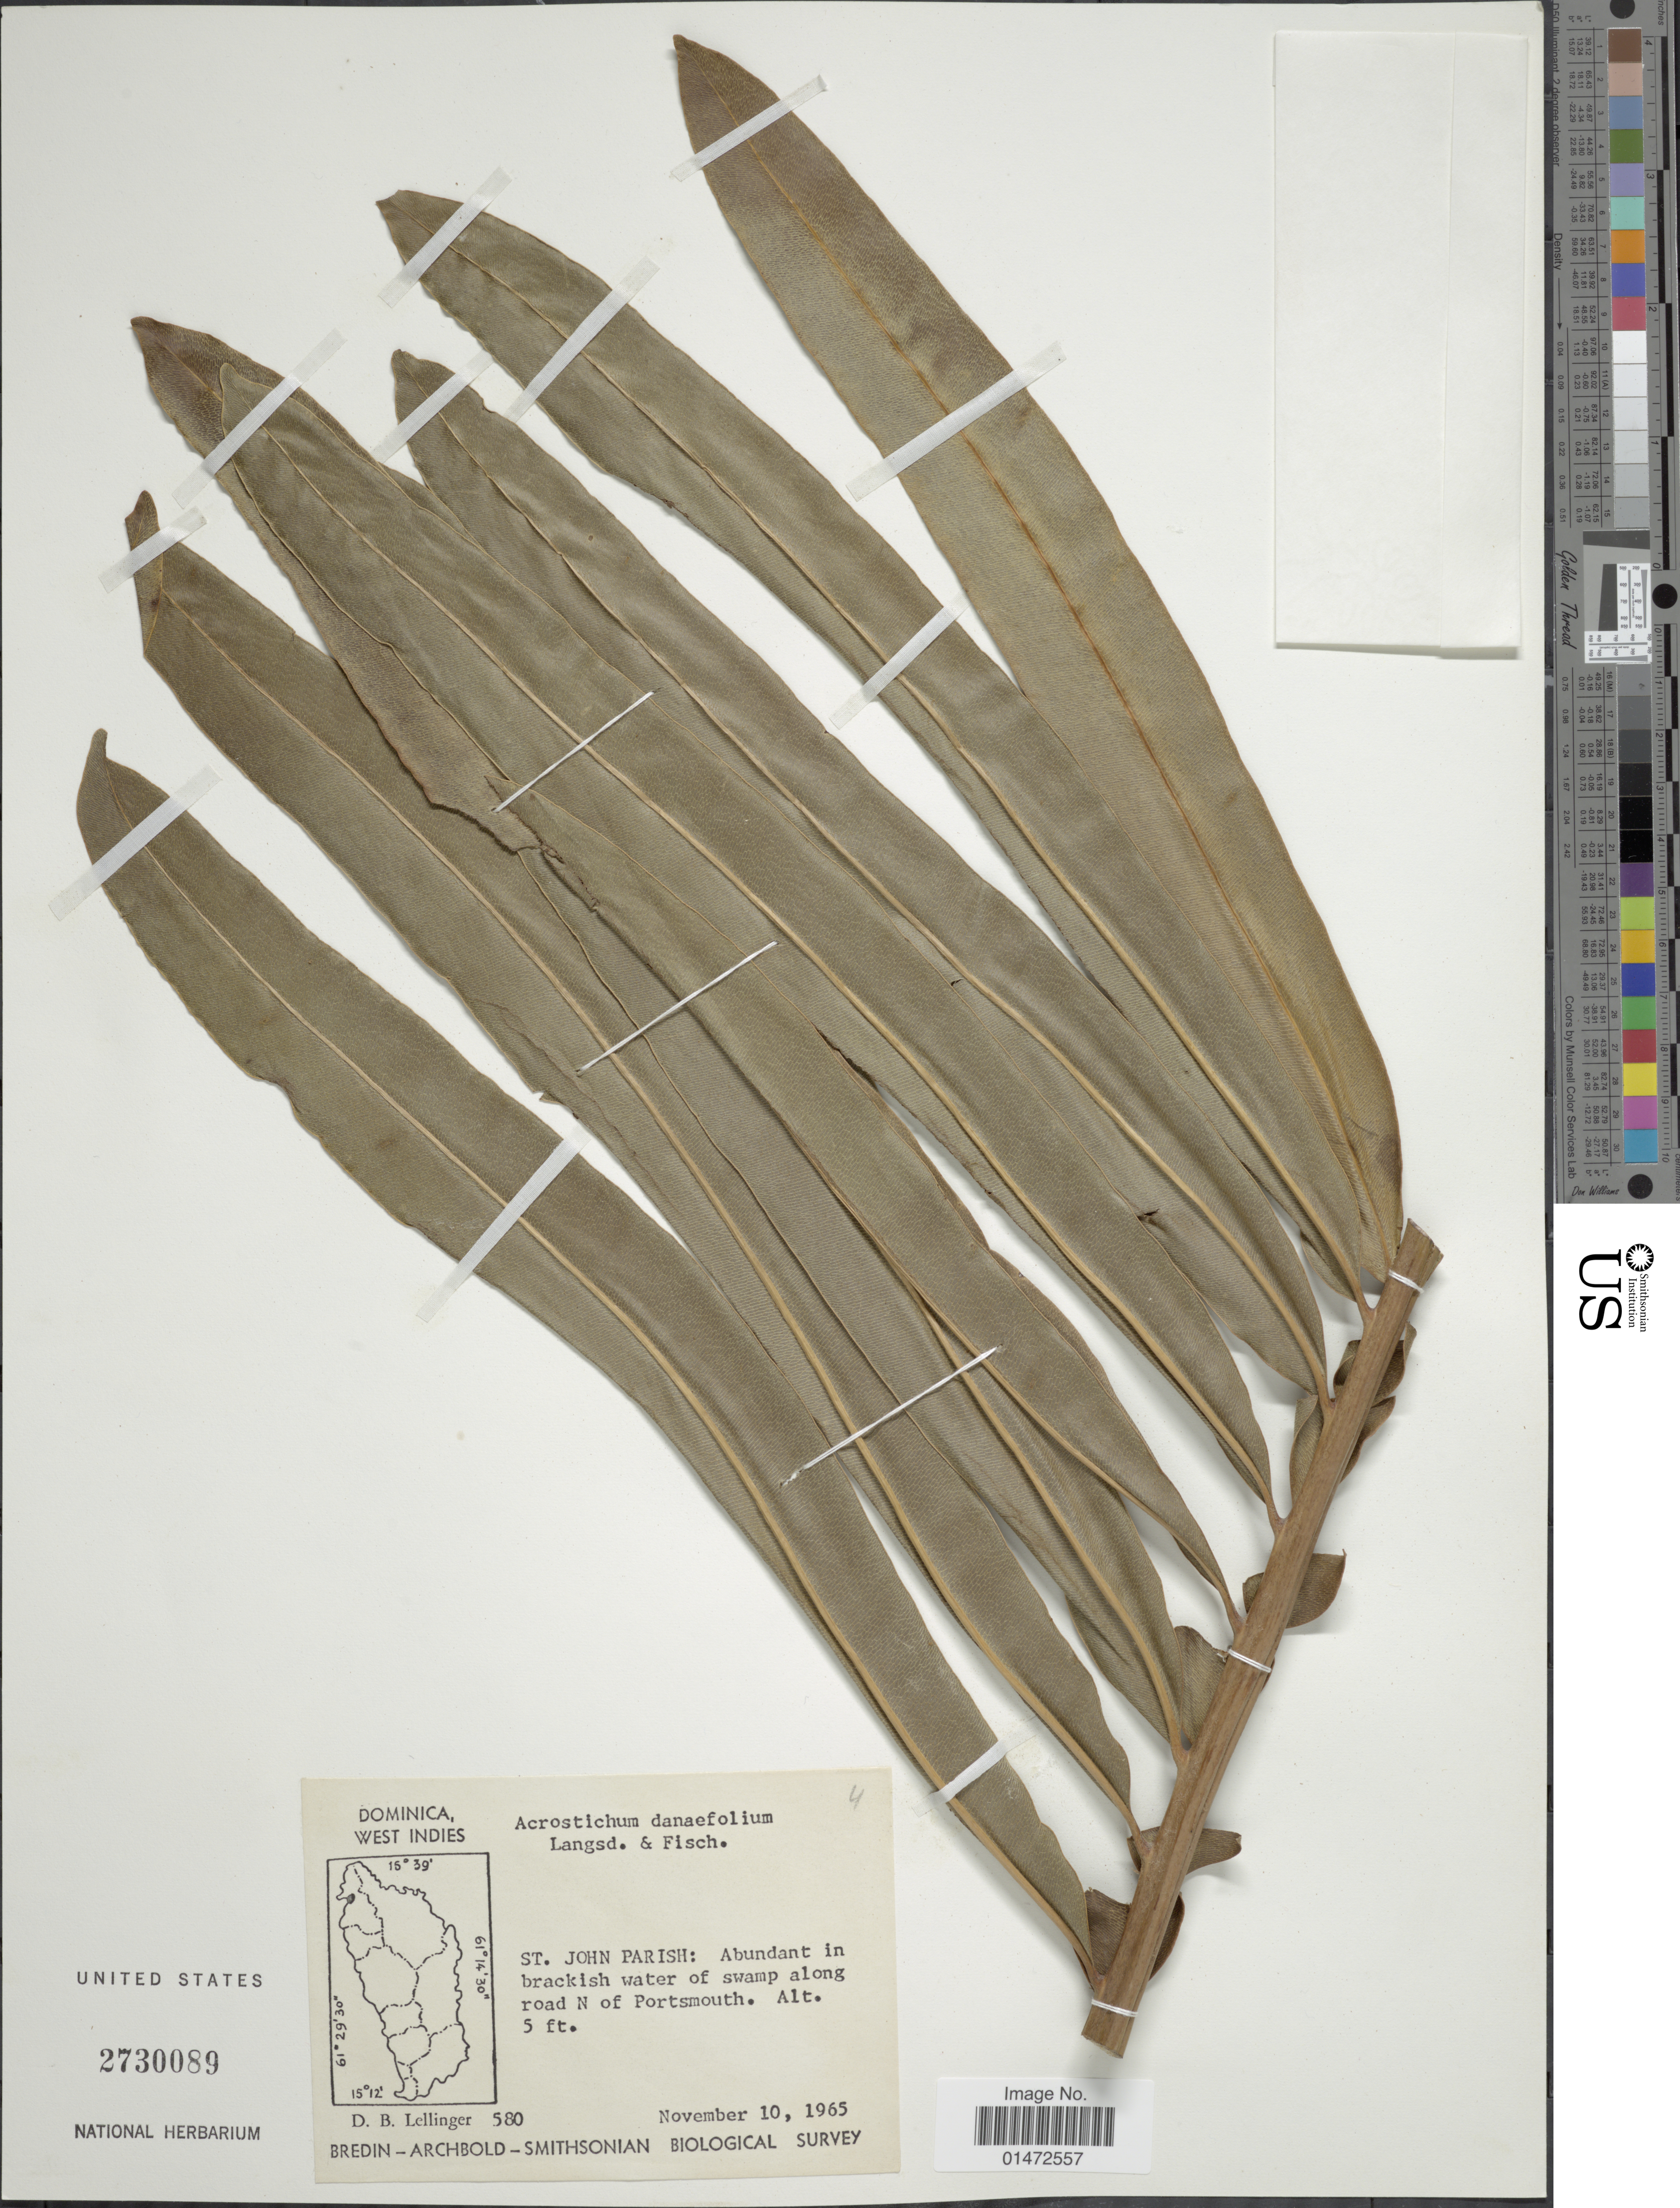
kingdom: Plantae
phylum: Tracheophyta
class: Polypodiopsida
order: Polypodiales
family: Pteridaceae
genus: Acrostichum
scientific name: Acrostichum danaeifolium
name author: Langsd. & Fisch.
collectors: D. B. Lellinger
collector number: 580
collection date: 1965-11-10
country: Dominica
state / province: St. John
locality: West Indies. St. John Parish: Abundant in brackish water of swamp along road N of Portsmouth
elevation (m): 2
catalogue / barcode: US 2730089